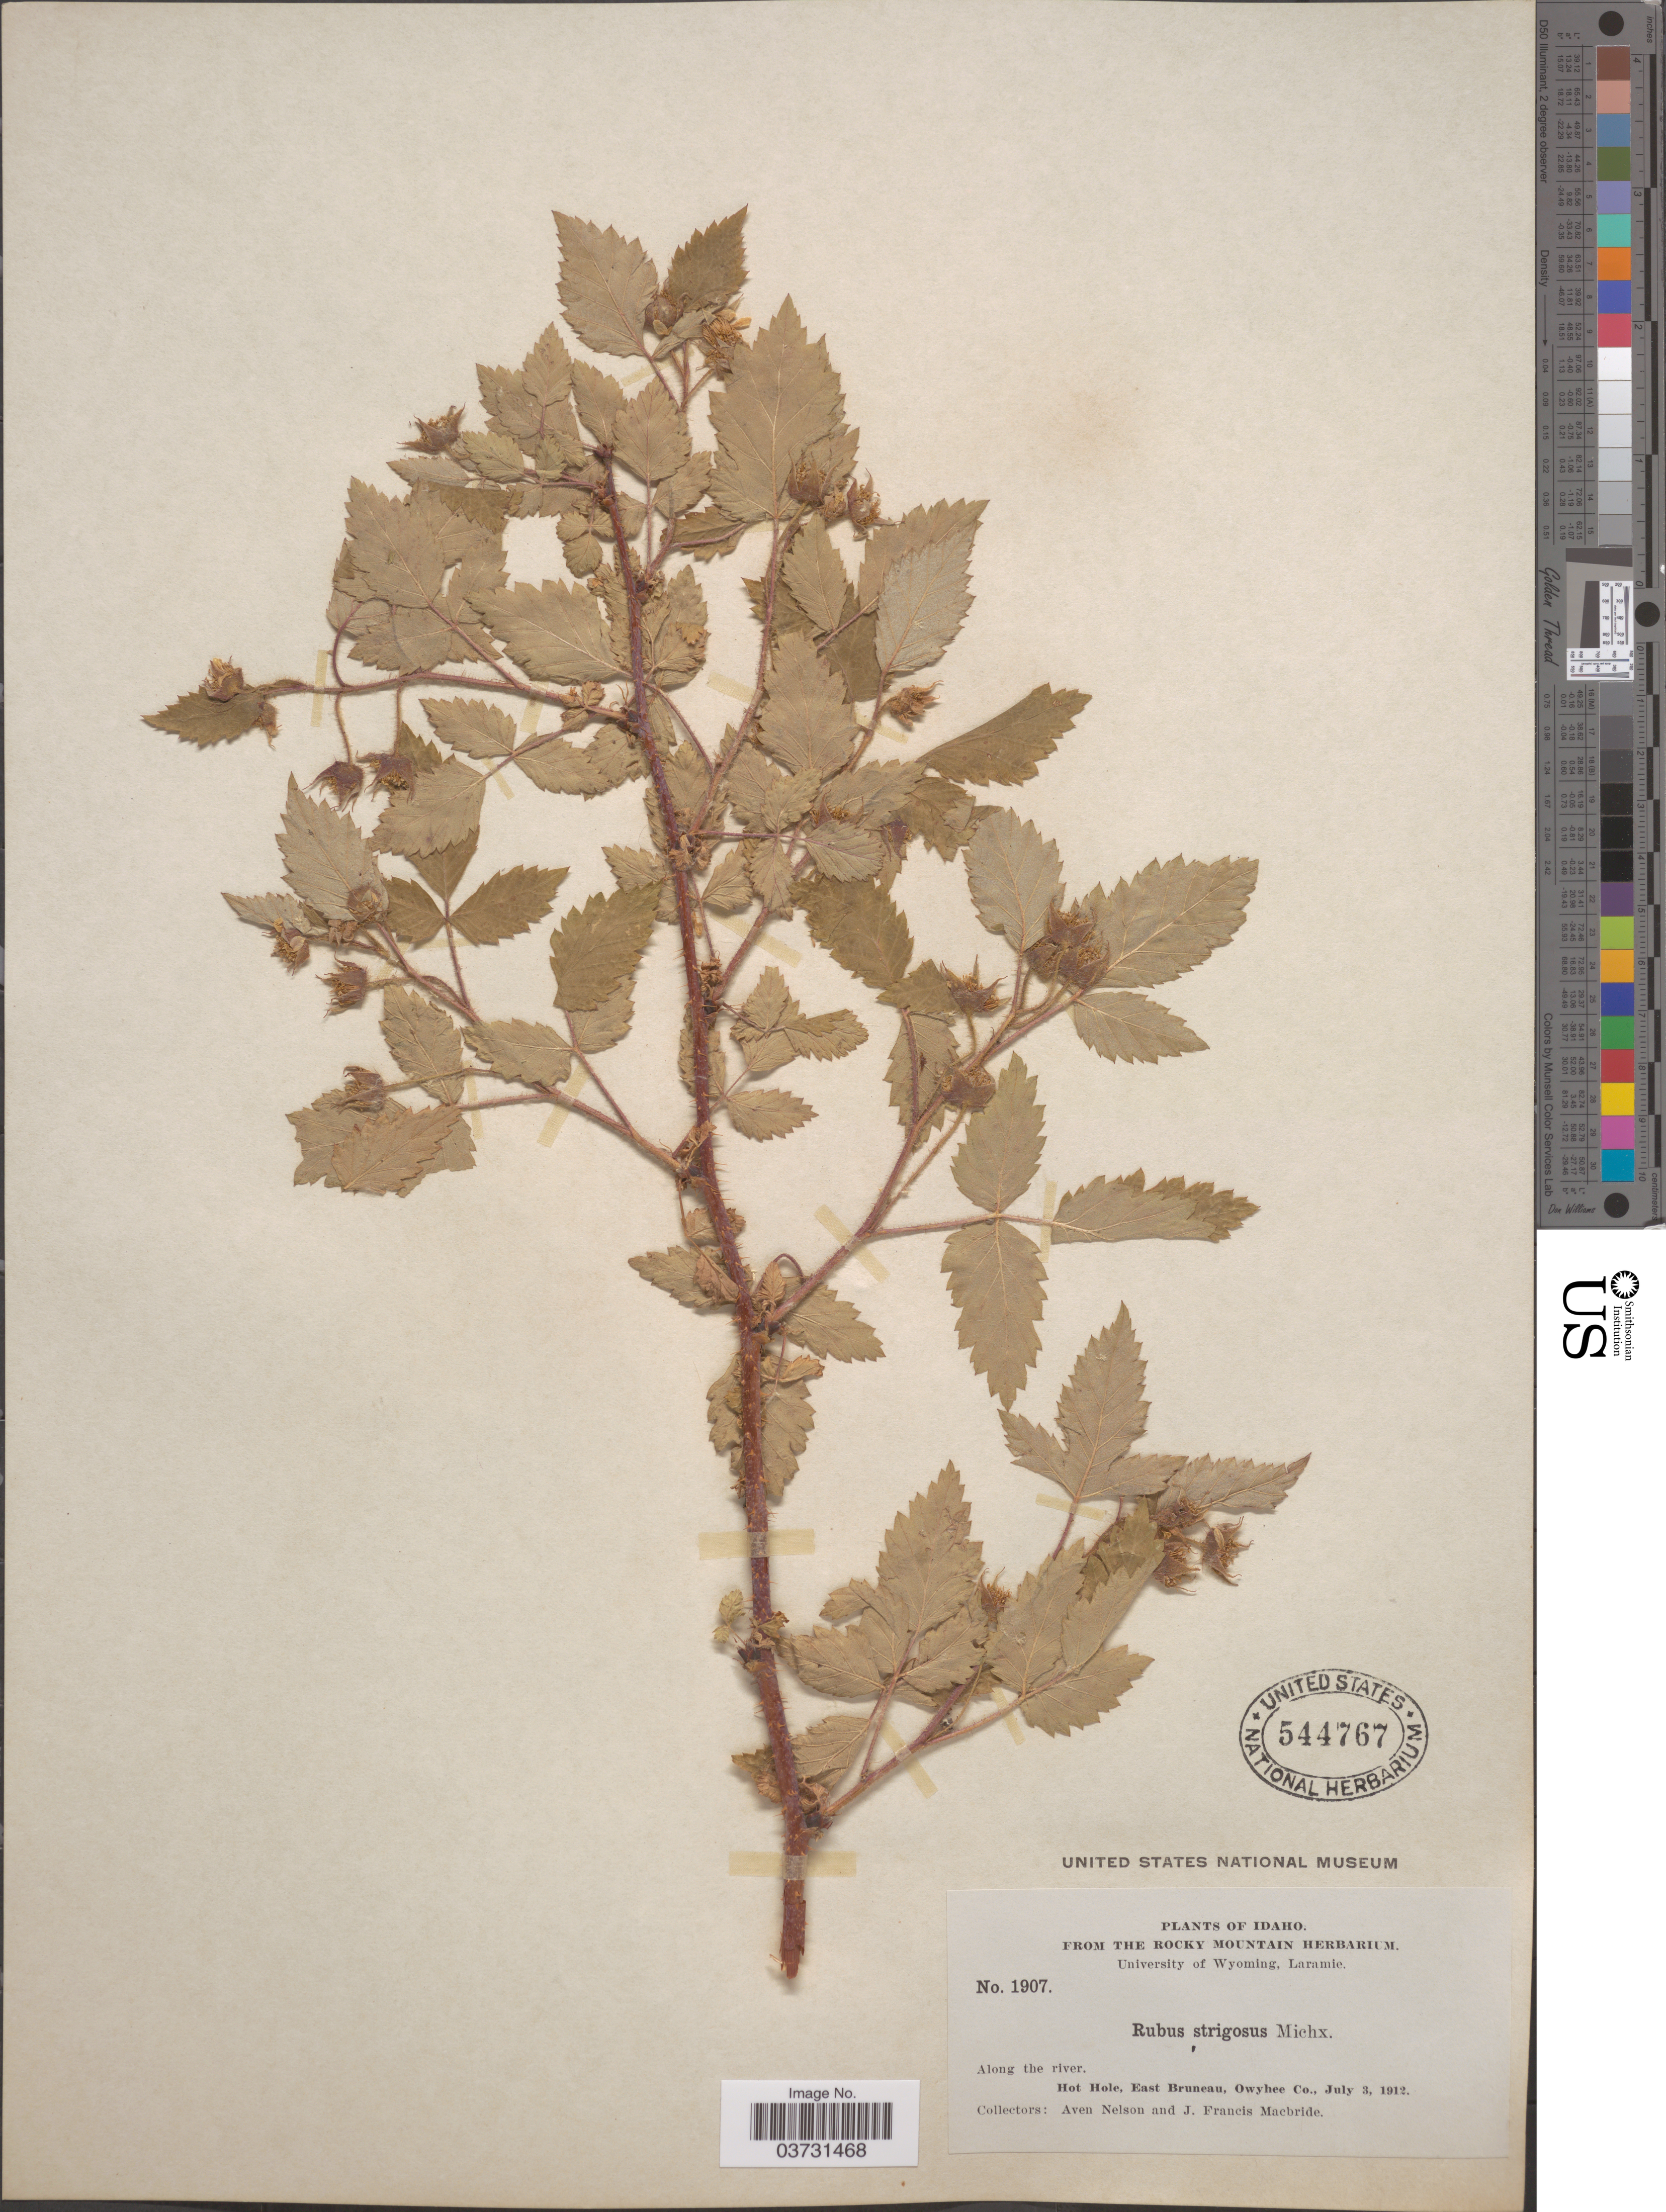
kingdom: Plantae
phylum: Tracheophyta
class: Magnoliopsida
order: Rosales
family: Rosaceae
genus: Rubus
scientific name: Rubus strigosus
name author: Michx.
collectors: A. Nelson & J. F. Macbride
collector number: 1907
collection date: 1912-07-03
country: United States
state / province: Idaho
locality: Along the river. Hot Hole, East Bruneau, Owyhee Co.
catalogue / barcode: US 544767